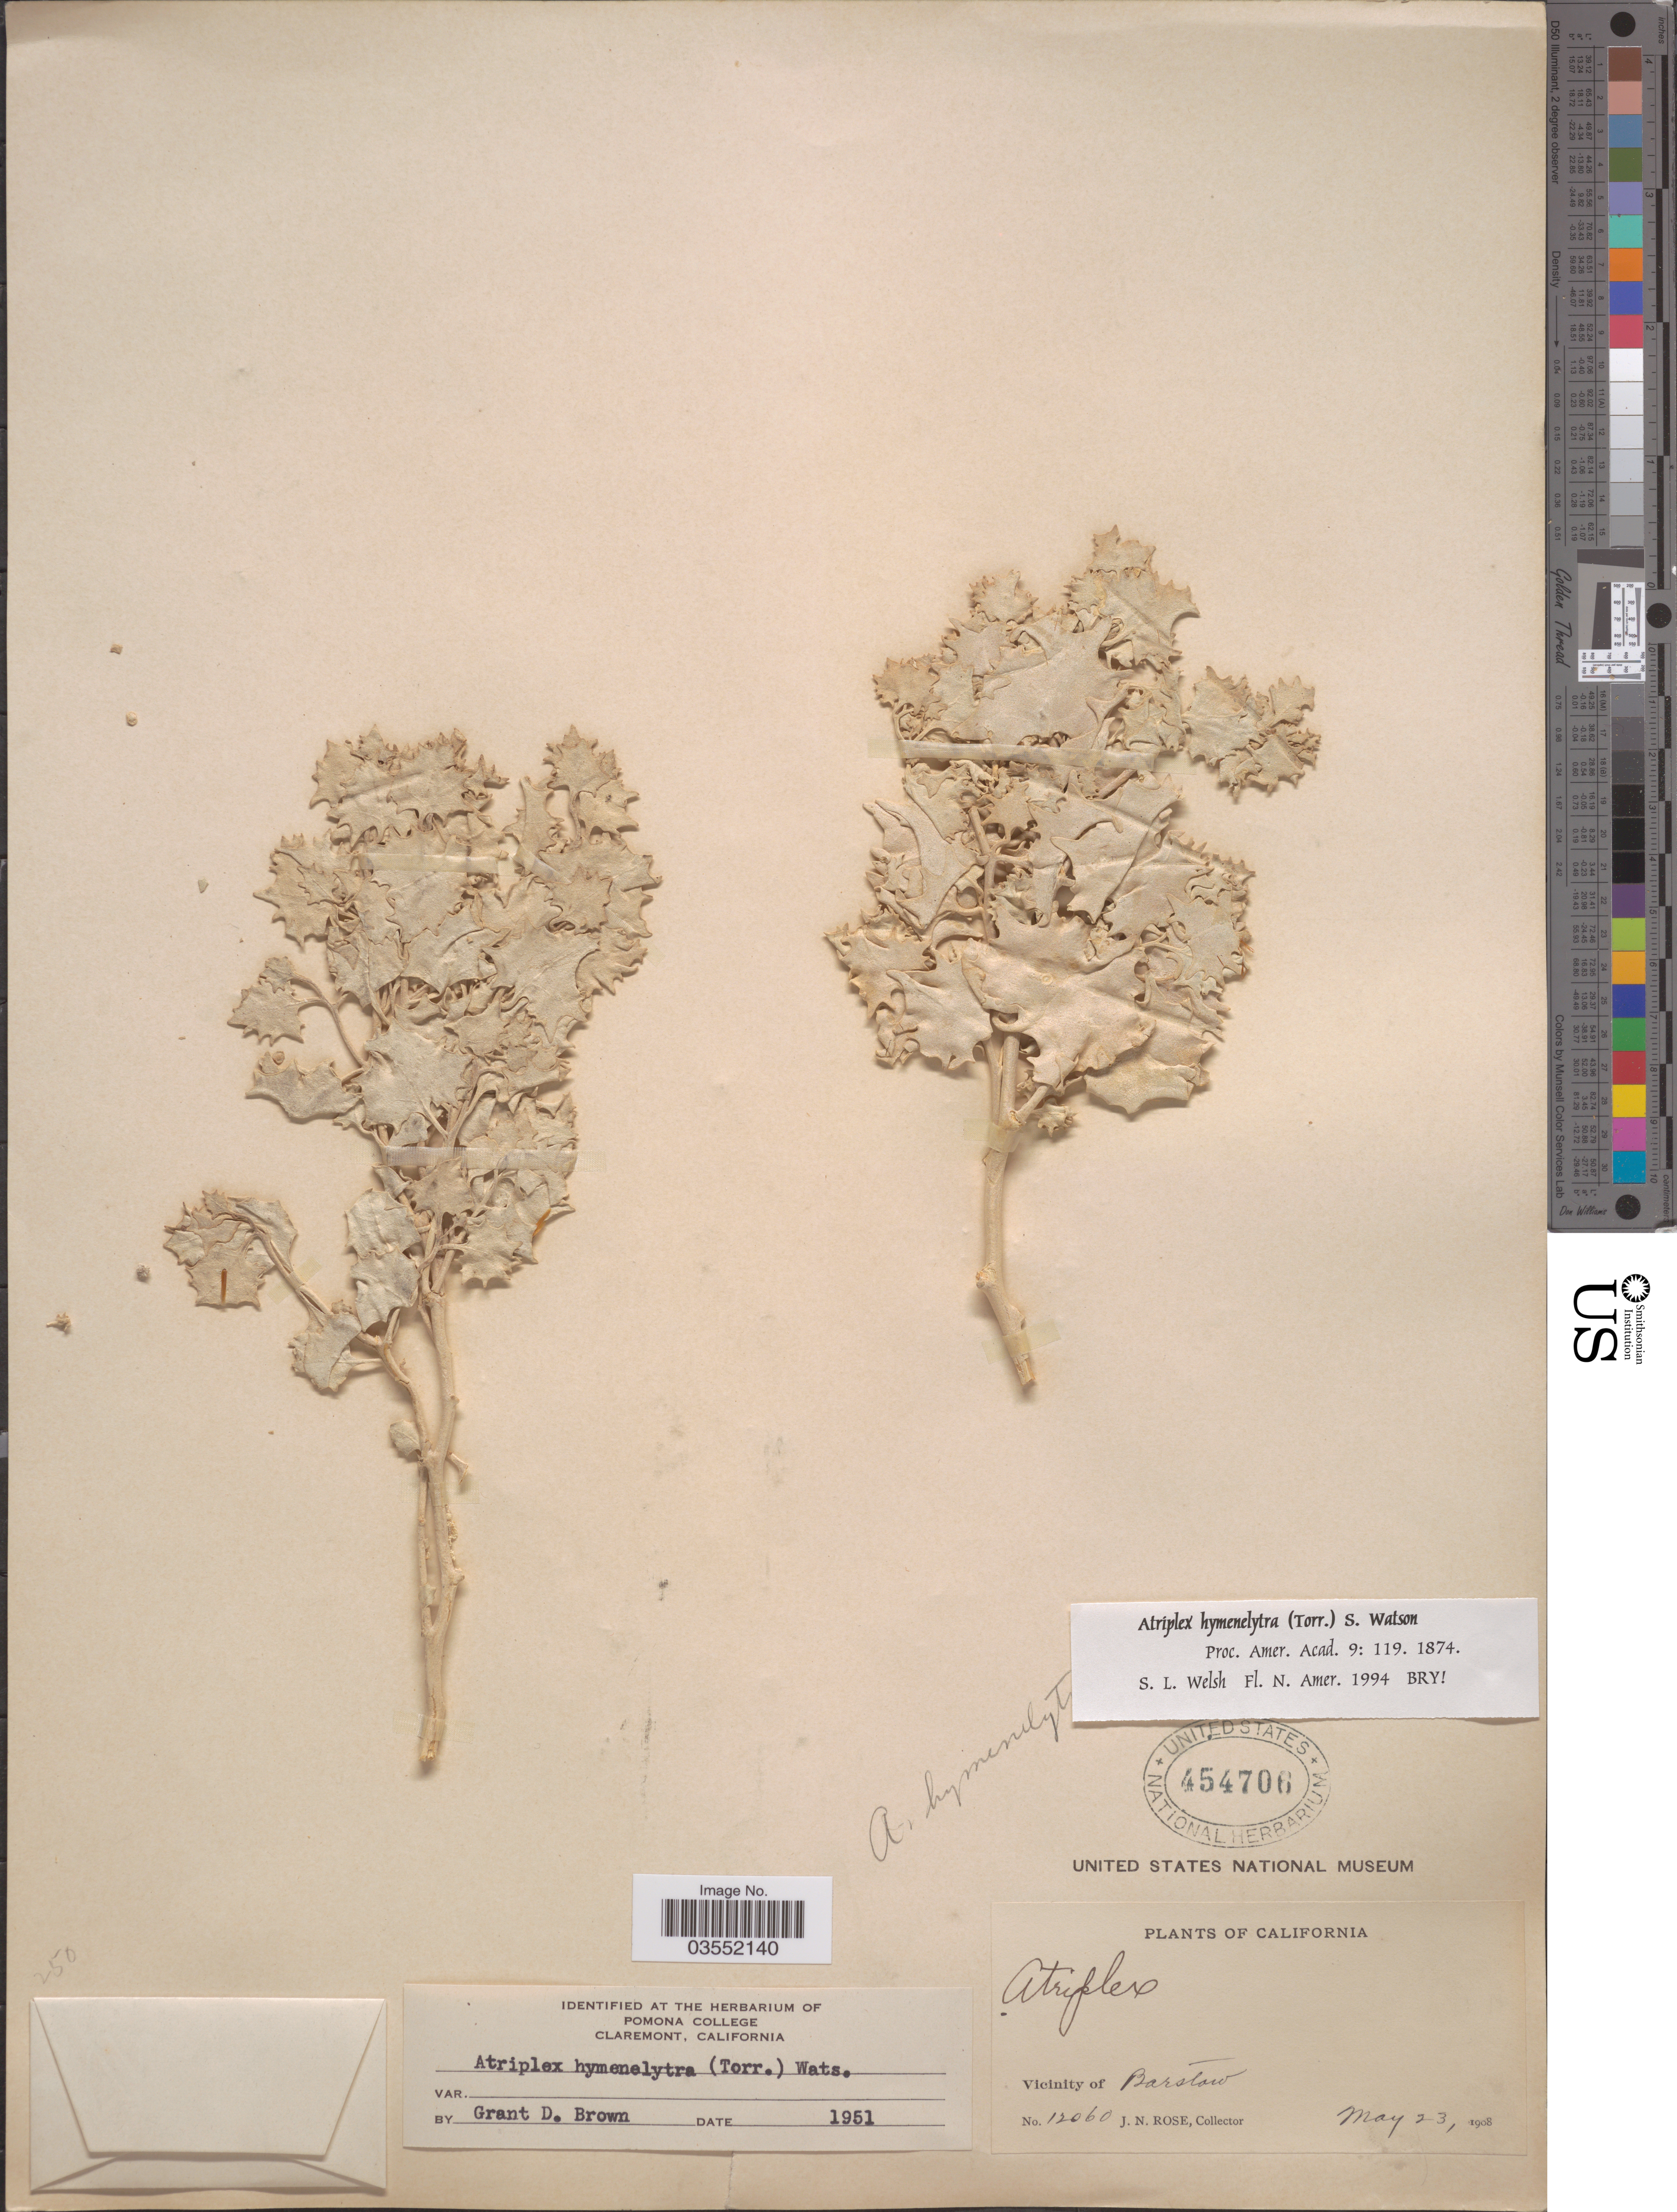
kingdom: Plantae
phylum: Tracheophyta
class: Magnoliopsida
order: Caryophyllales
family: Amaranthaceae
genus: Atriplex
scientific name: Atriplex hymenelytra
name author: (Torr.) S. Watson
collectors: J. N. Rose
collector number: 12060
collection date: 1908-05-23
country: United States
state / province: California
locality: Vicinity of Barstow.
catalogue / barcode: US 454706